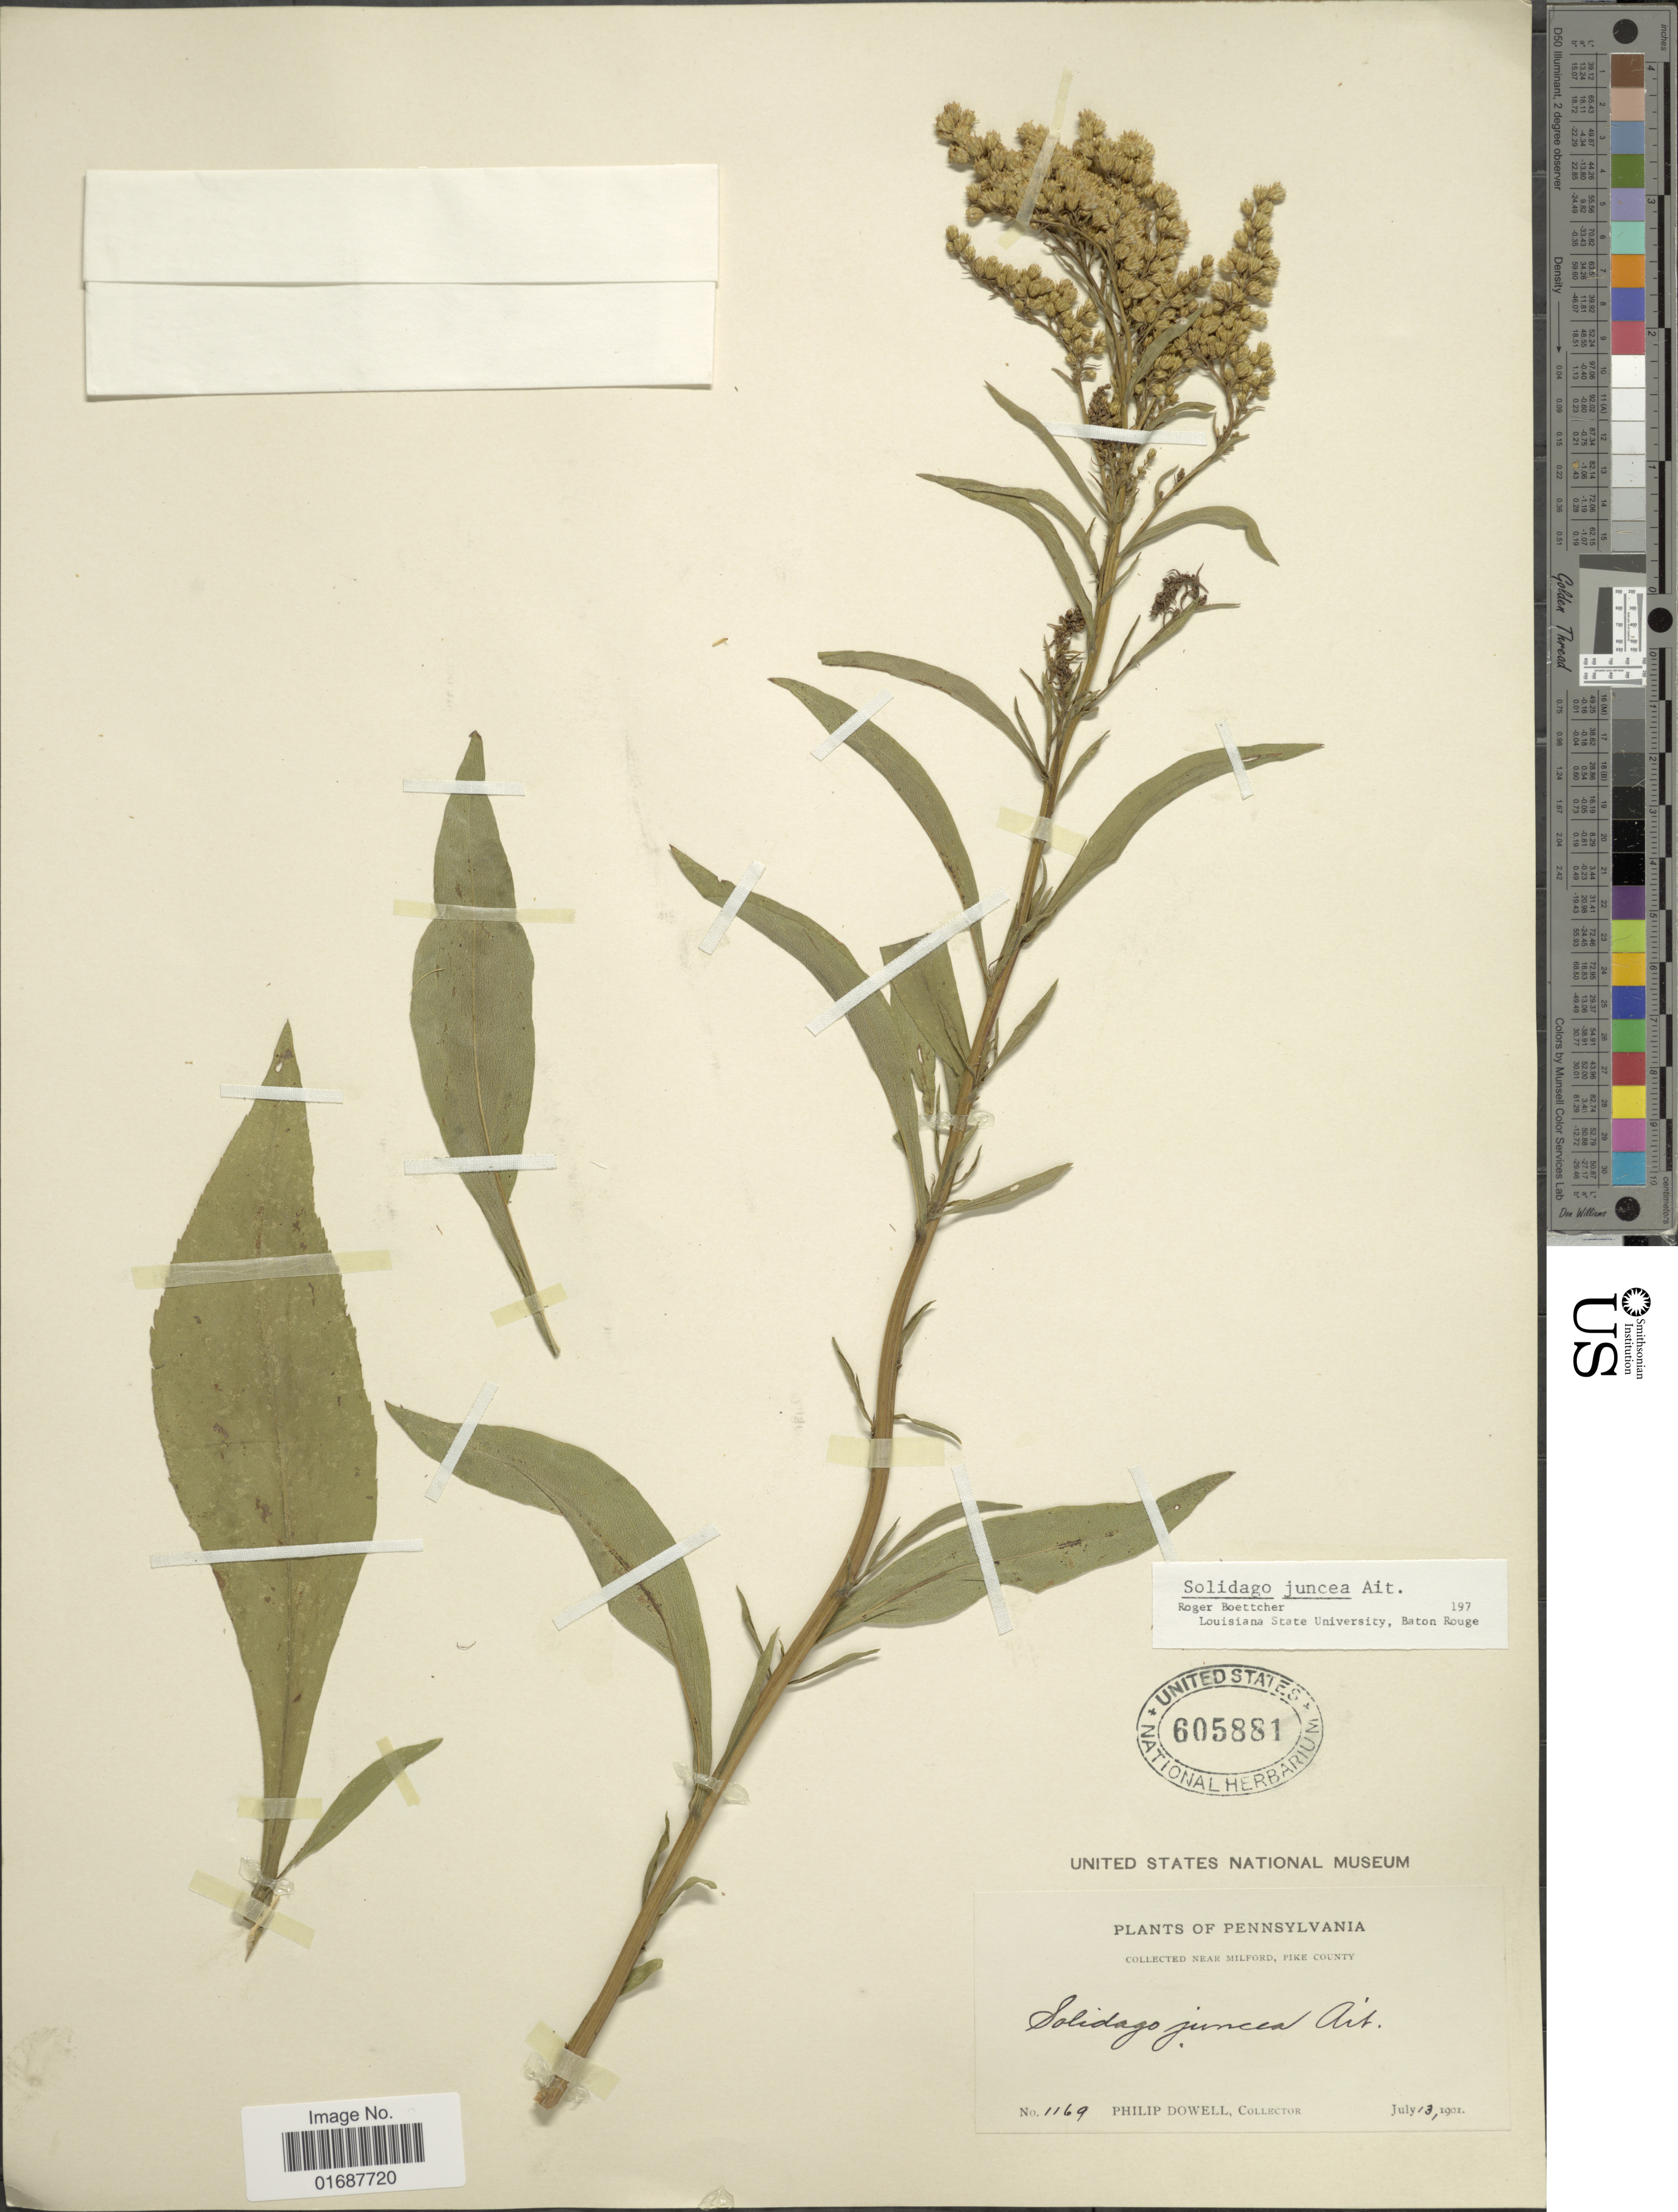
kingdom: Plantae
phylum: Tracheophyta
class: Magnoliopsida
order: Asterales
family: Asteraceae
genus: Solidago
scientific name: Solidago juncea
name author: Aiton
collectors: P. Dowell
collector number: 1169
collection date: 1901-07-13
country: United States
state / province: Pennsylvania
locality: Near Milford, Pike County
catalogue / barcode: US 605881